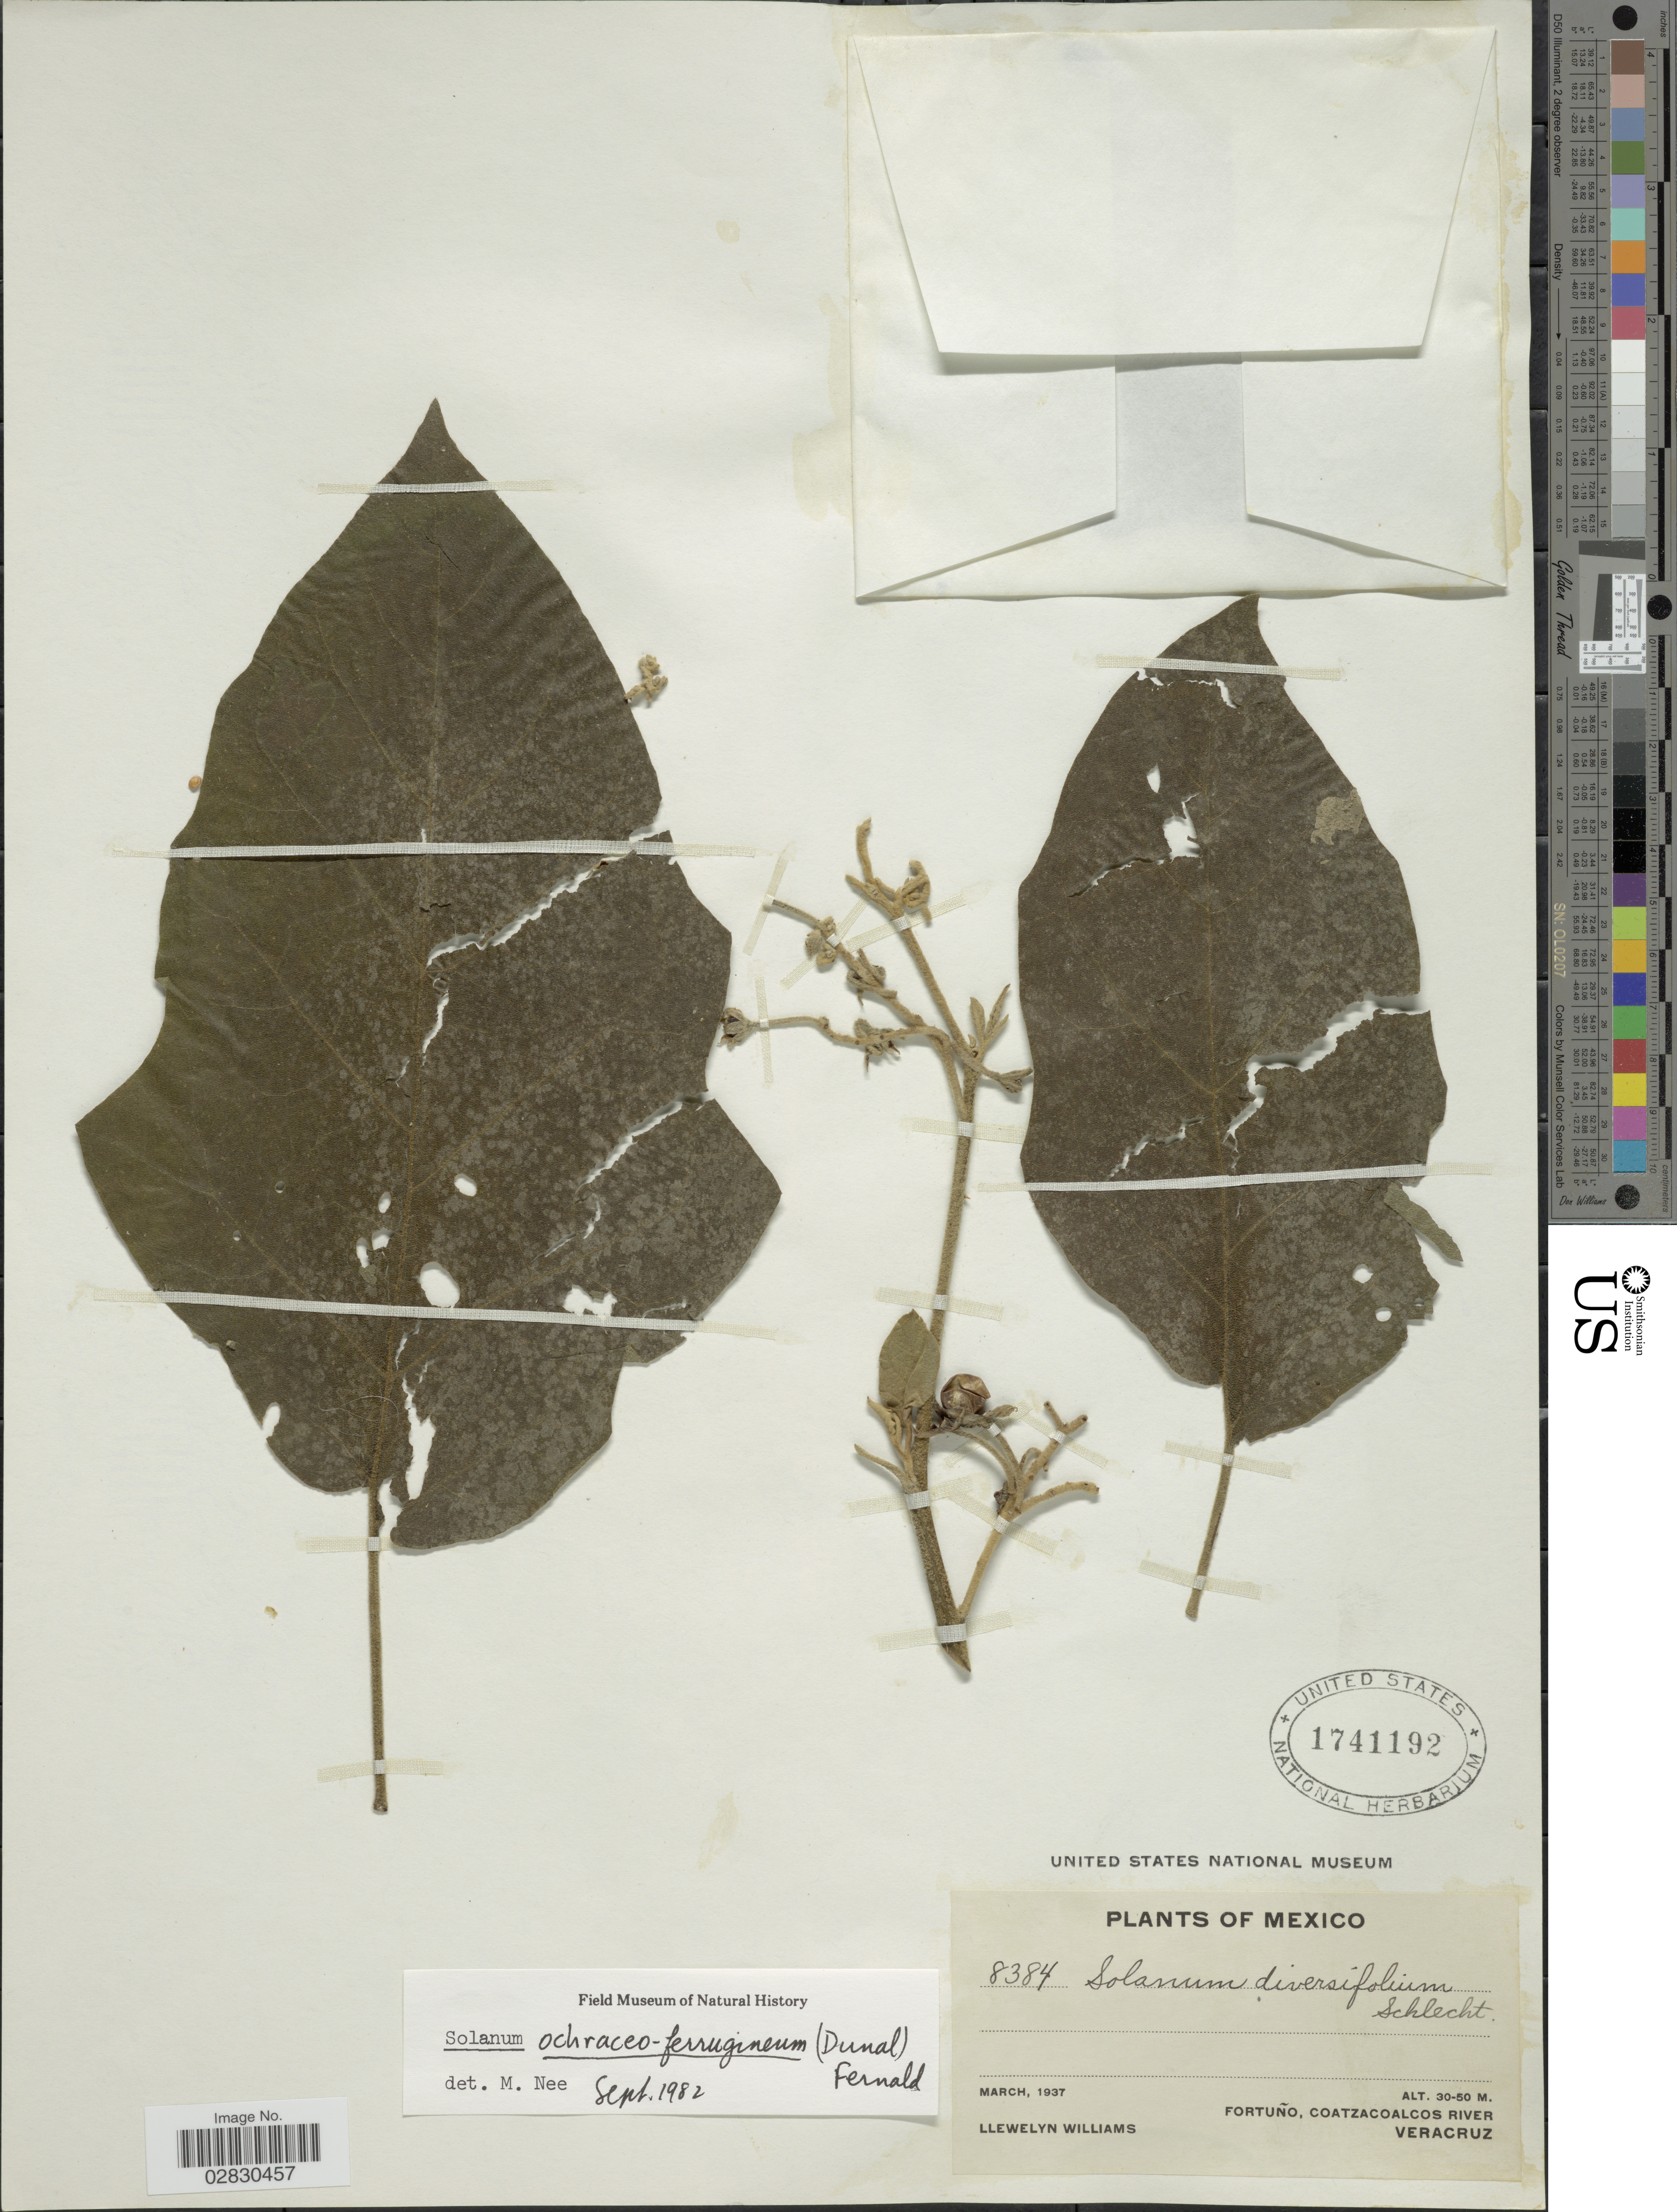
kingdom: Plantae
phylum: Tracheophyta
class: Magnoliopsida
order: Solanales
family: Solanaceae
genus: Solanum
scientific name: Solanum ochraceo-ferrugineum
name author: (Dunal) Fernald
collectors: Ll. Williams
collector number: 8384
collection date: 1937-03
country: Mexico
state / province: Veracruz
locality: Fortuño, Coatzacoalcos river. Veracruz.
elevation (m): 30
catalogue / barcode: US 1741192